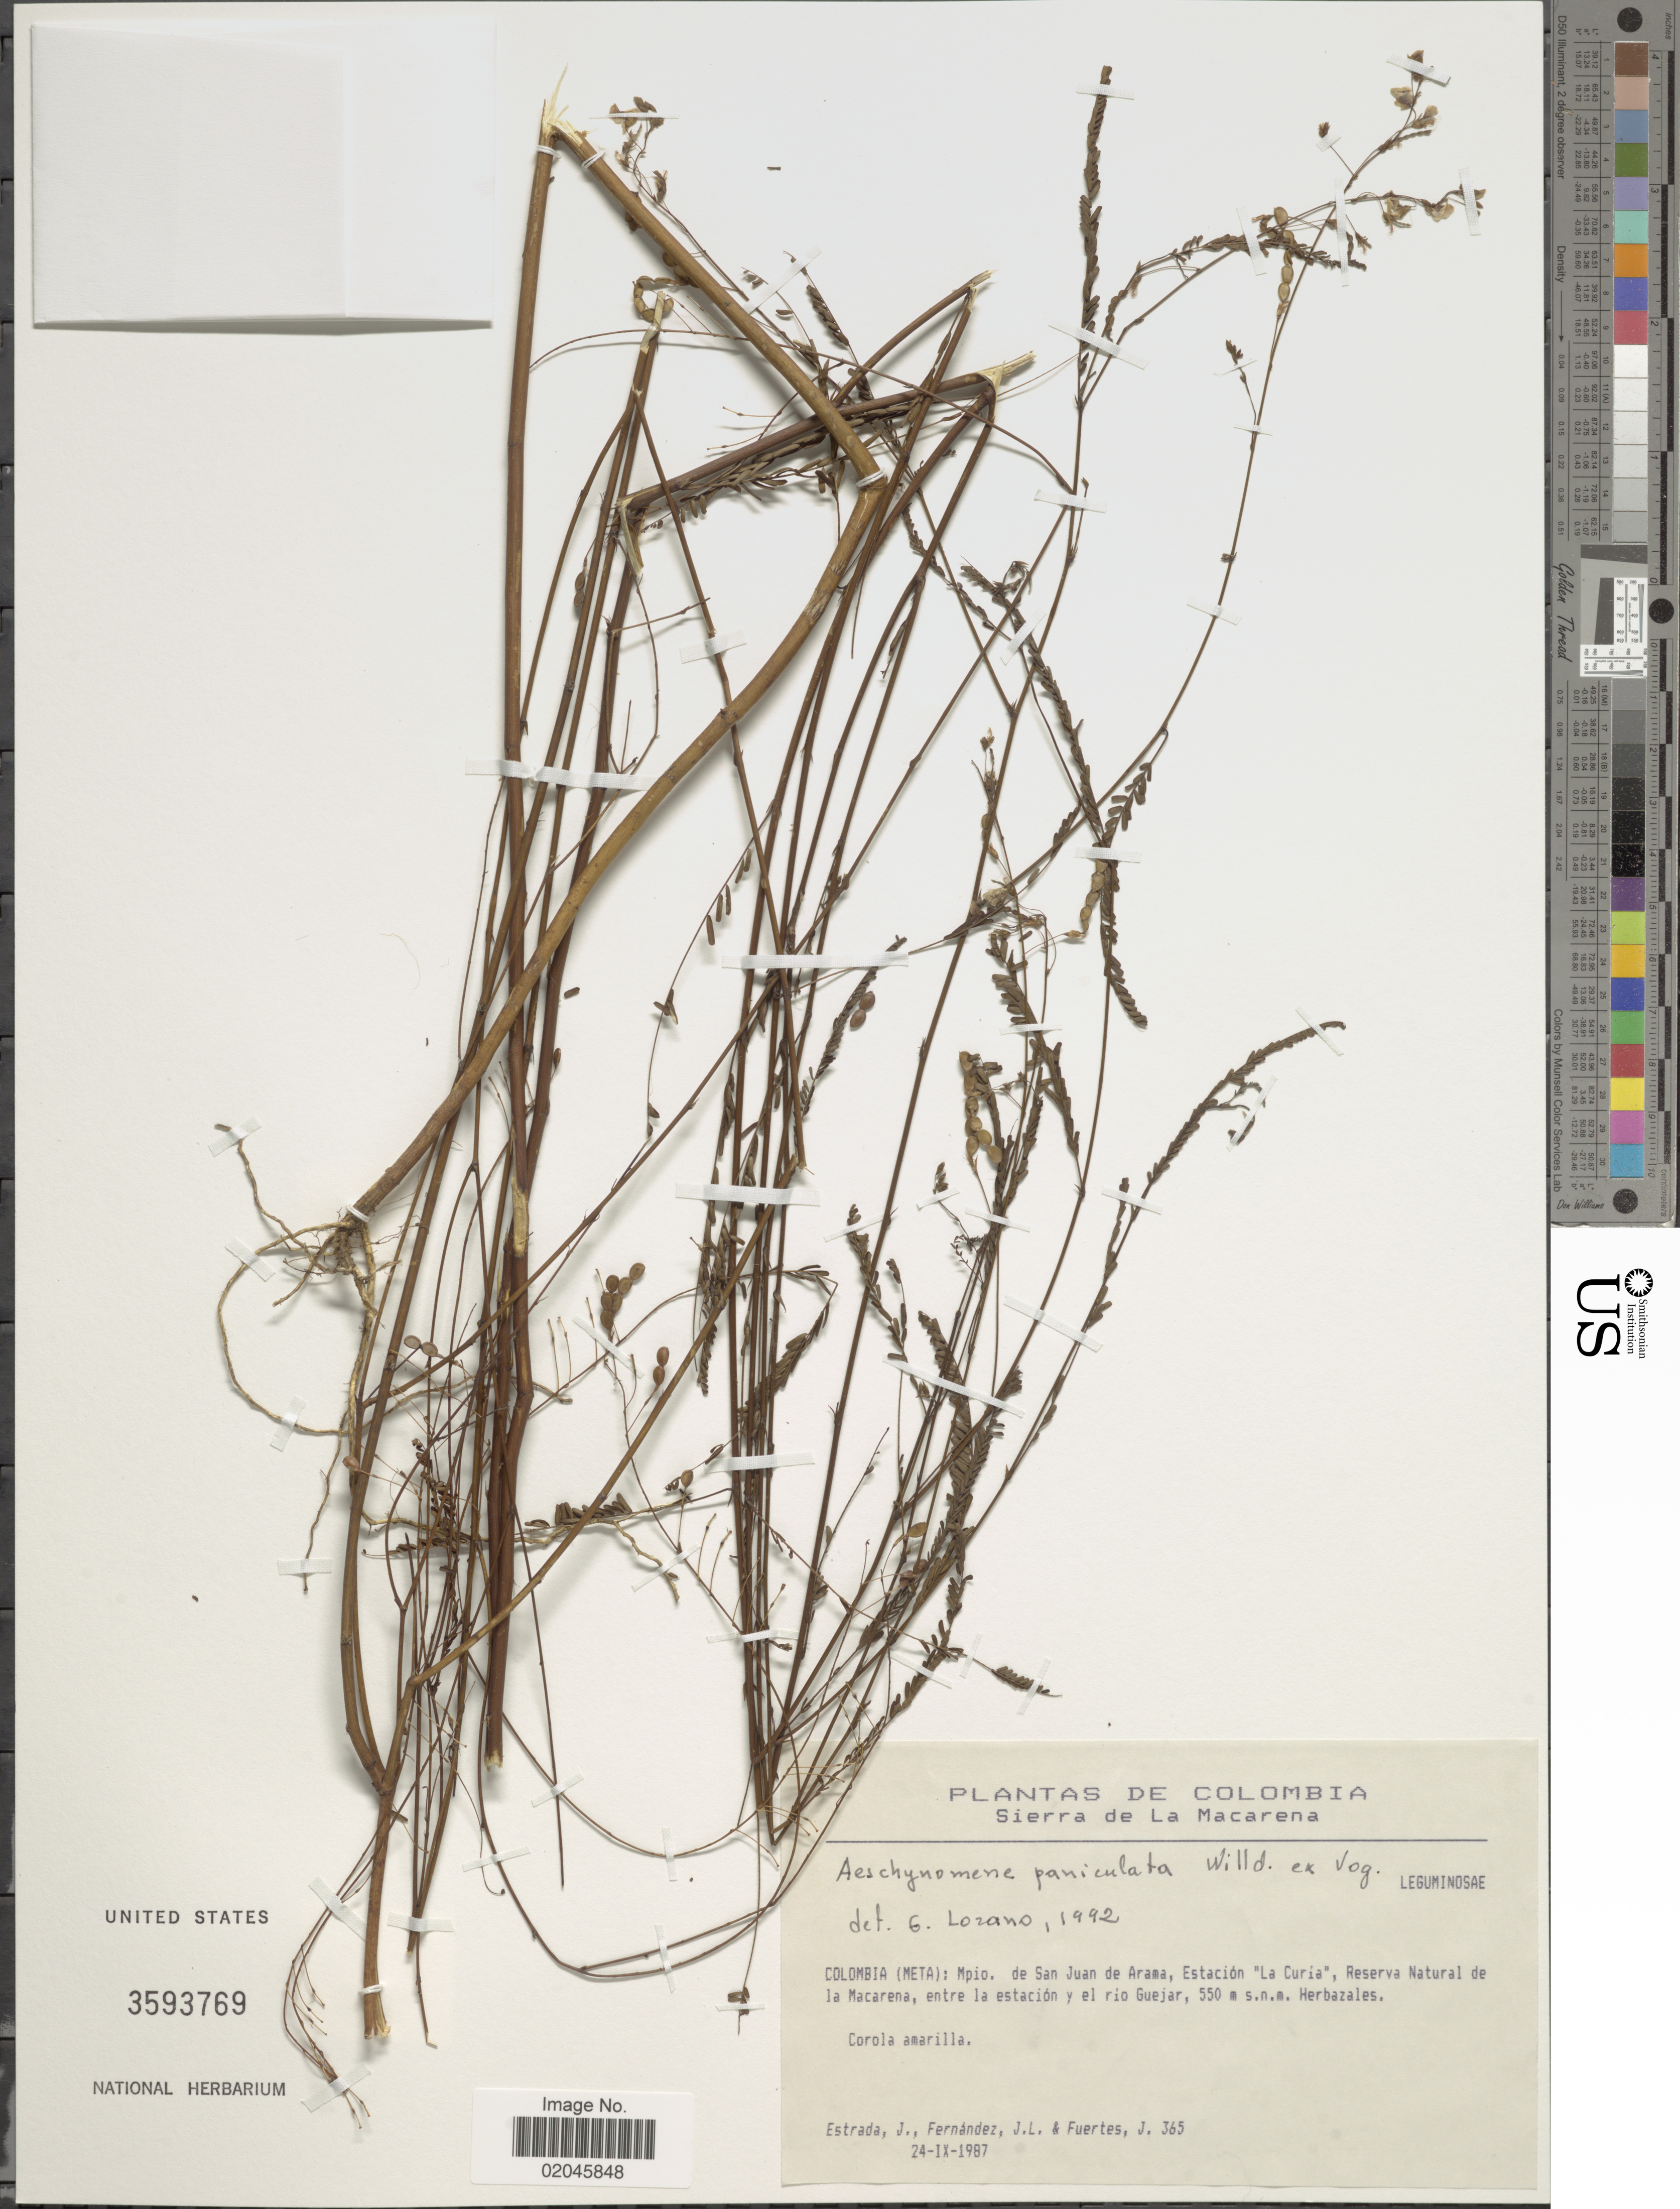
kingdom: Plantae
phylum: Tracheophyta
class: Magnoliopsida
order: Fabales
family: Fabaceae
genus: Aeschynomene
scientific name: Aeschynomene paniculata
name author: Vogel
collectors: J. Estrada, J. Fernandez & J. Fuertes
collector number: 365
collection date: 1987-09-24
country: Colombia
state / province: Meta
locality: Mpio. de San Juan de Arama, Estacion "La Curia", Reserva Natural de la Macarena, entre la estacion y el rio Guejar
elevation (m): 550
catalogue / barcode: US 3593769